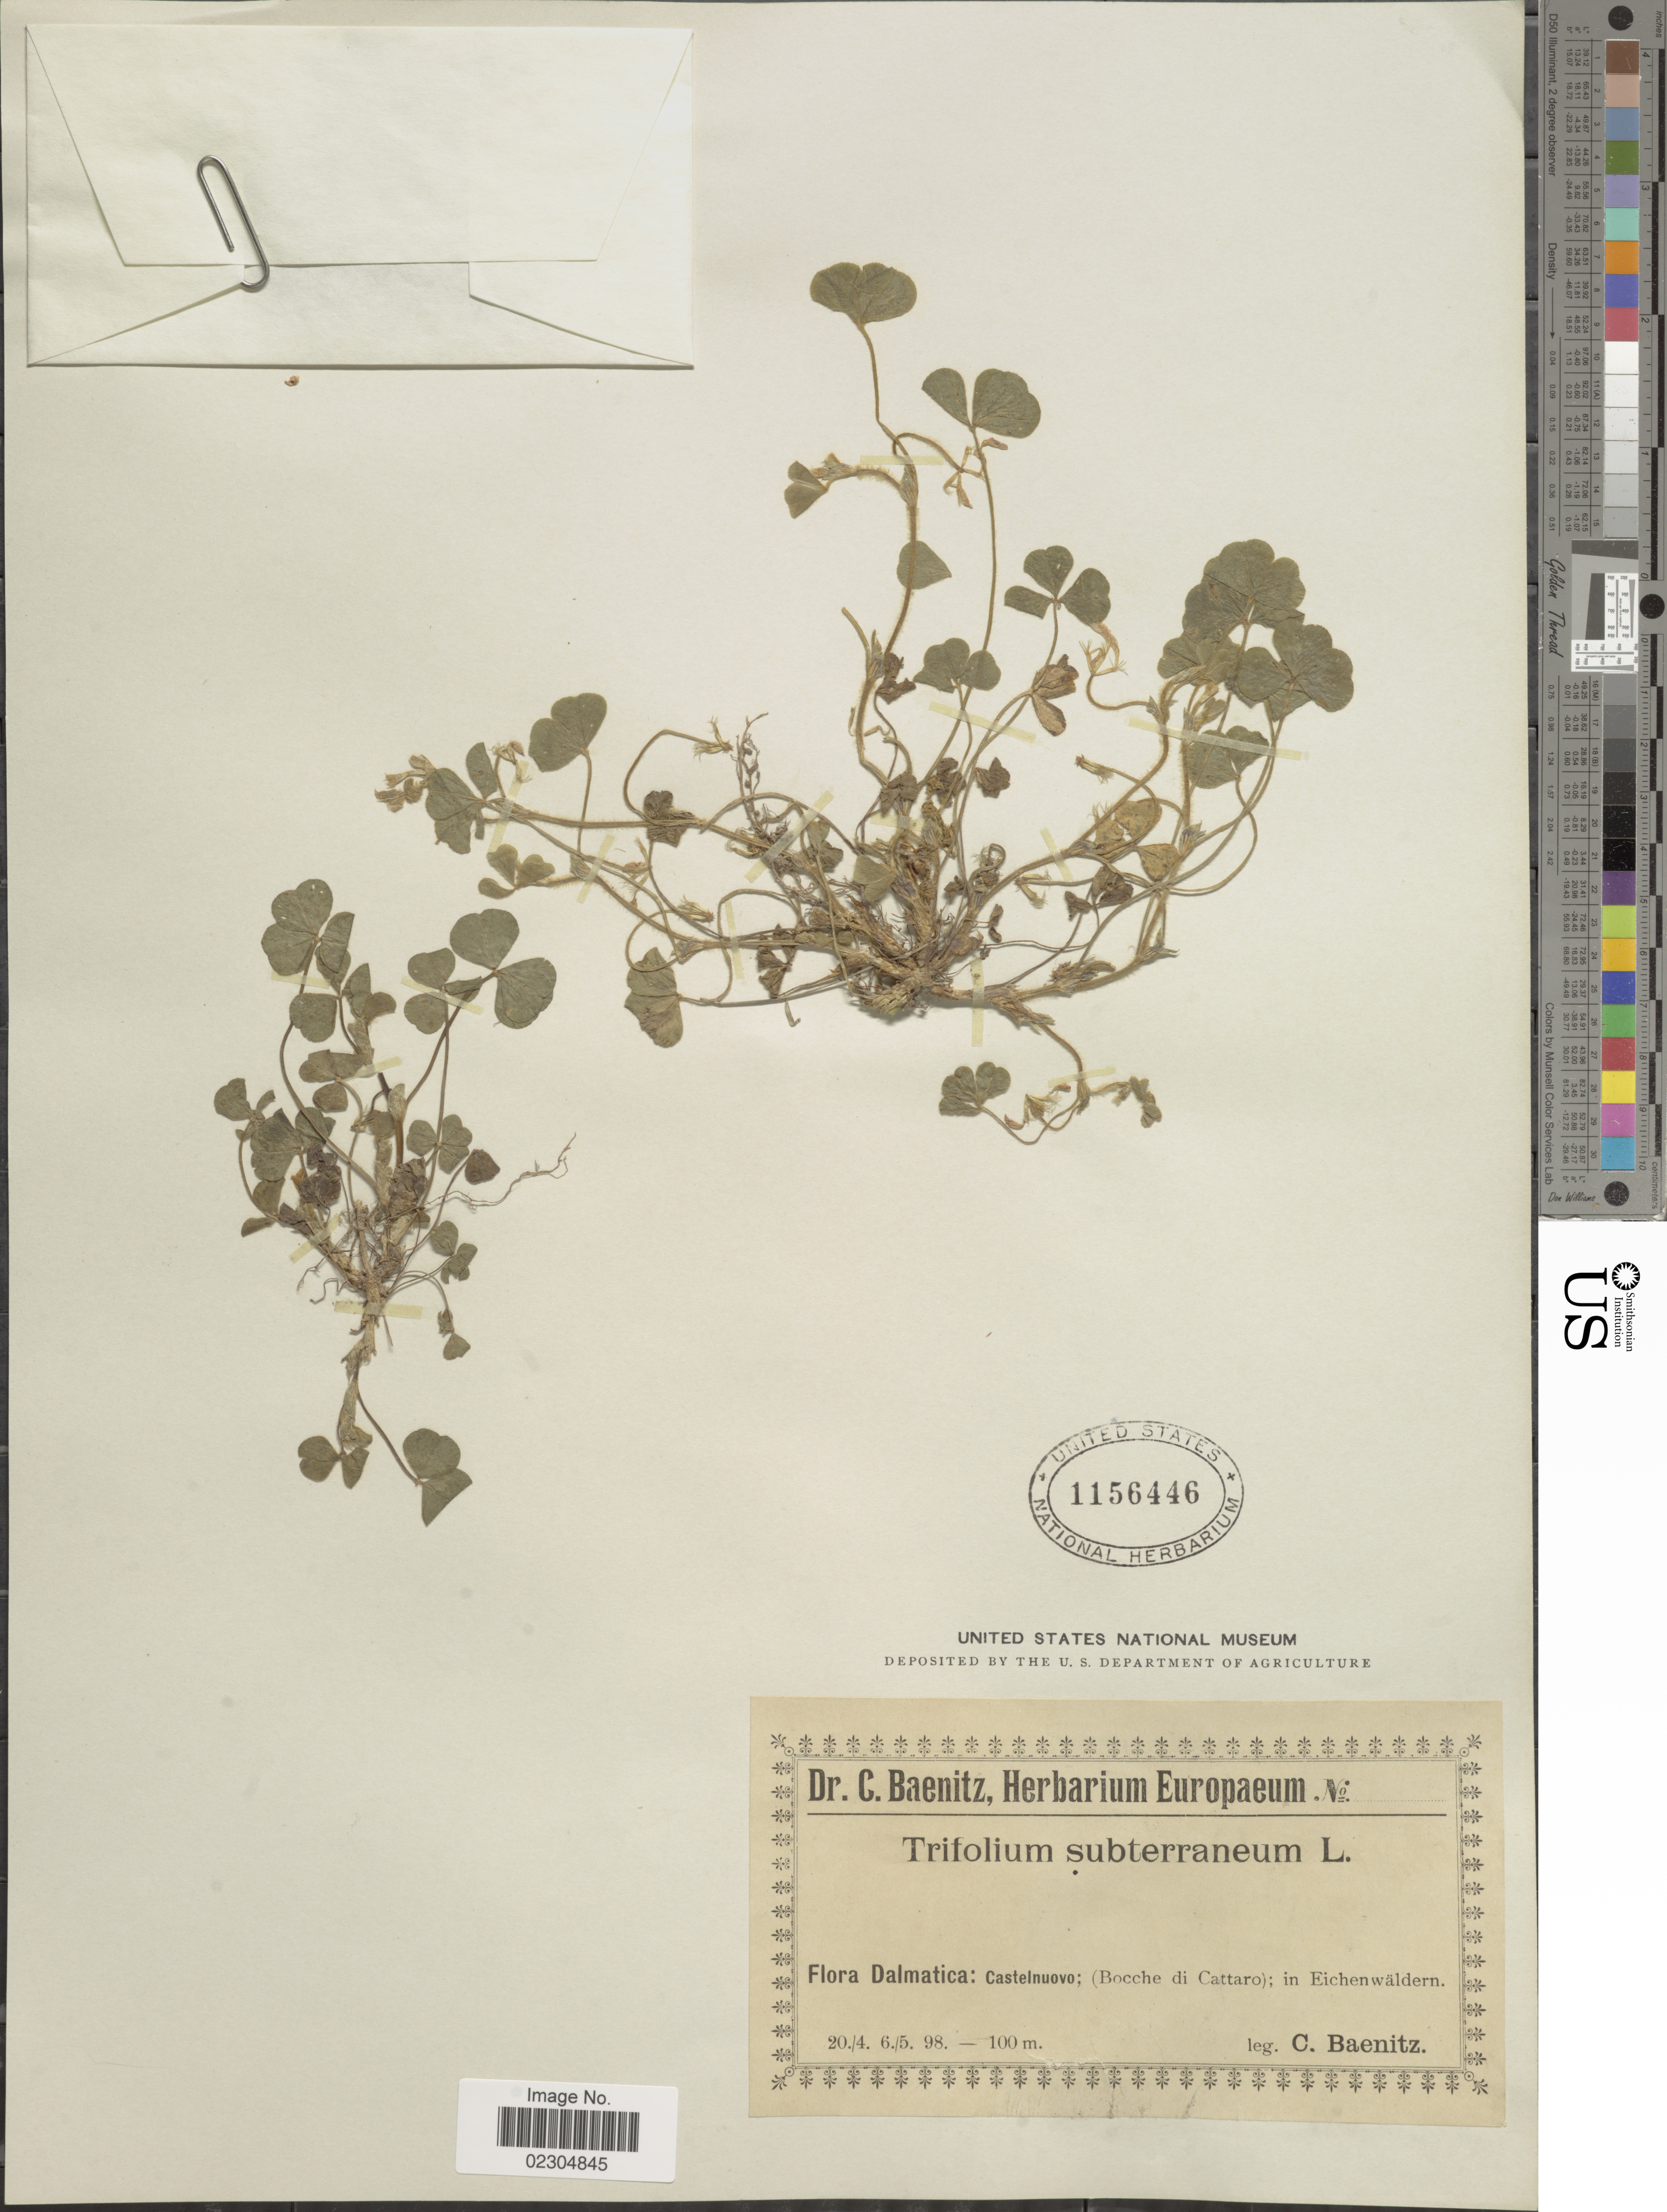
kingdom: Plantae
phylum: Tracheophyta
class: Magnoliopsida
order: Fabales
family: Fabaceae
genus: Trifolium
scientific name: Trifolium subterraneum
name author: L.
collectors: C. G. Baenitz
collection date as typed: Transcribed d/m/y: 20/4/98 to 6/5/98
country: Montenegro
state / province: Herceg-Novi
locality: Dalmatica: Herceg-Novi (Castelnuovo); Bay of Kotor (Bocche di Cattaro); in Eichenwäldern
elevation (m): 100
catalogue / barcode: US 1156446